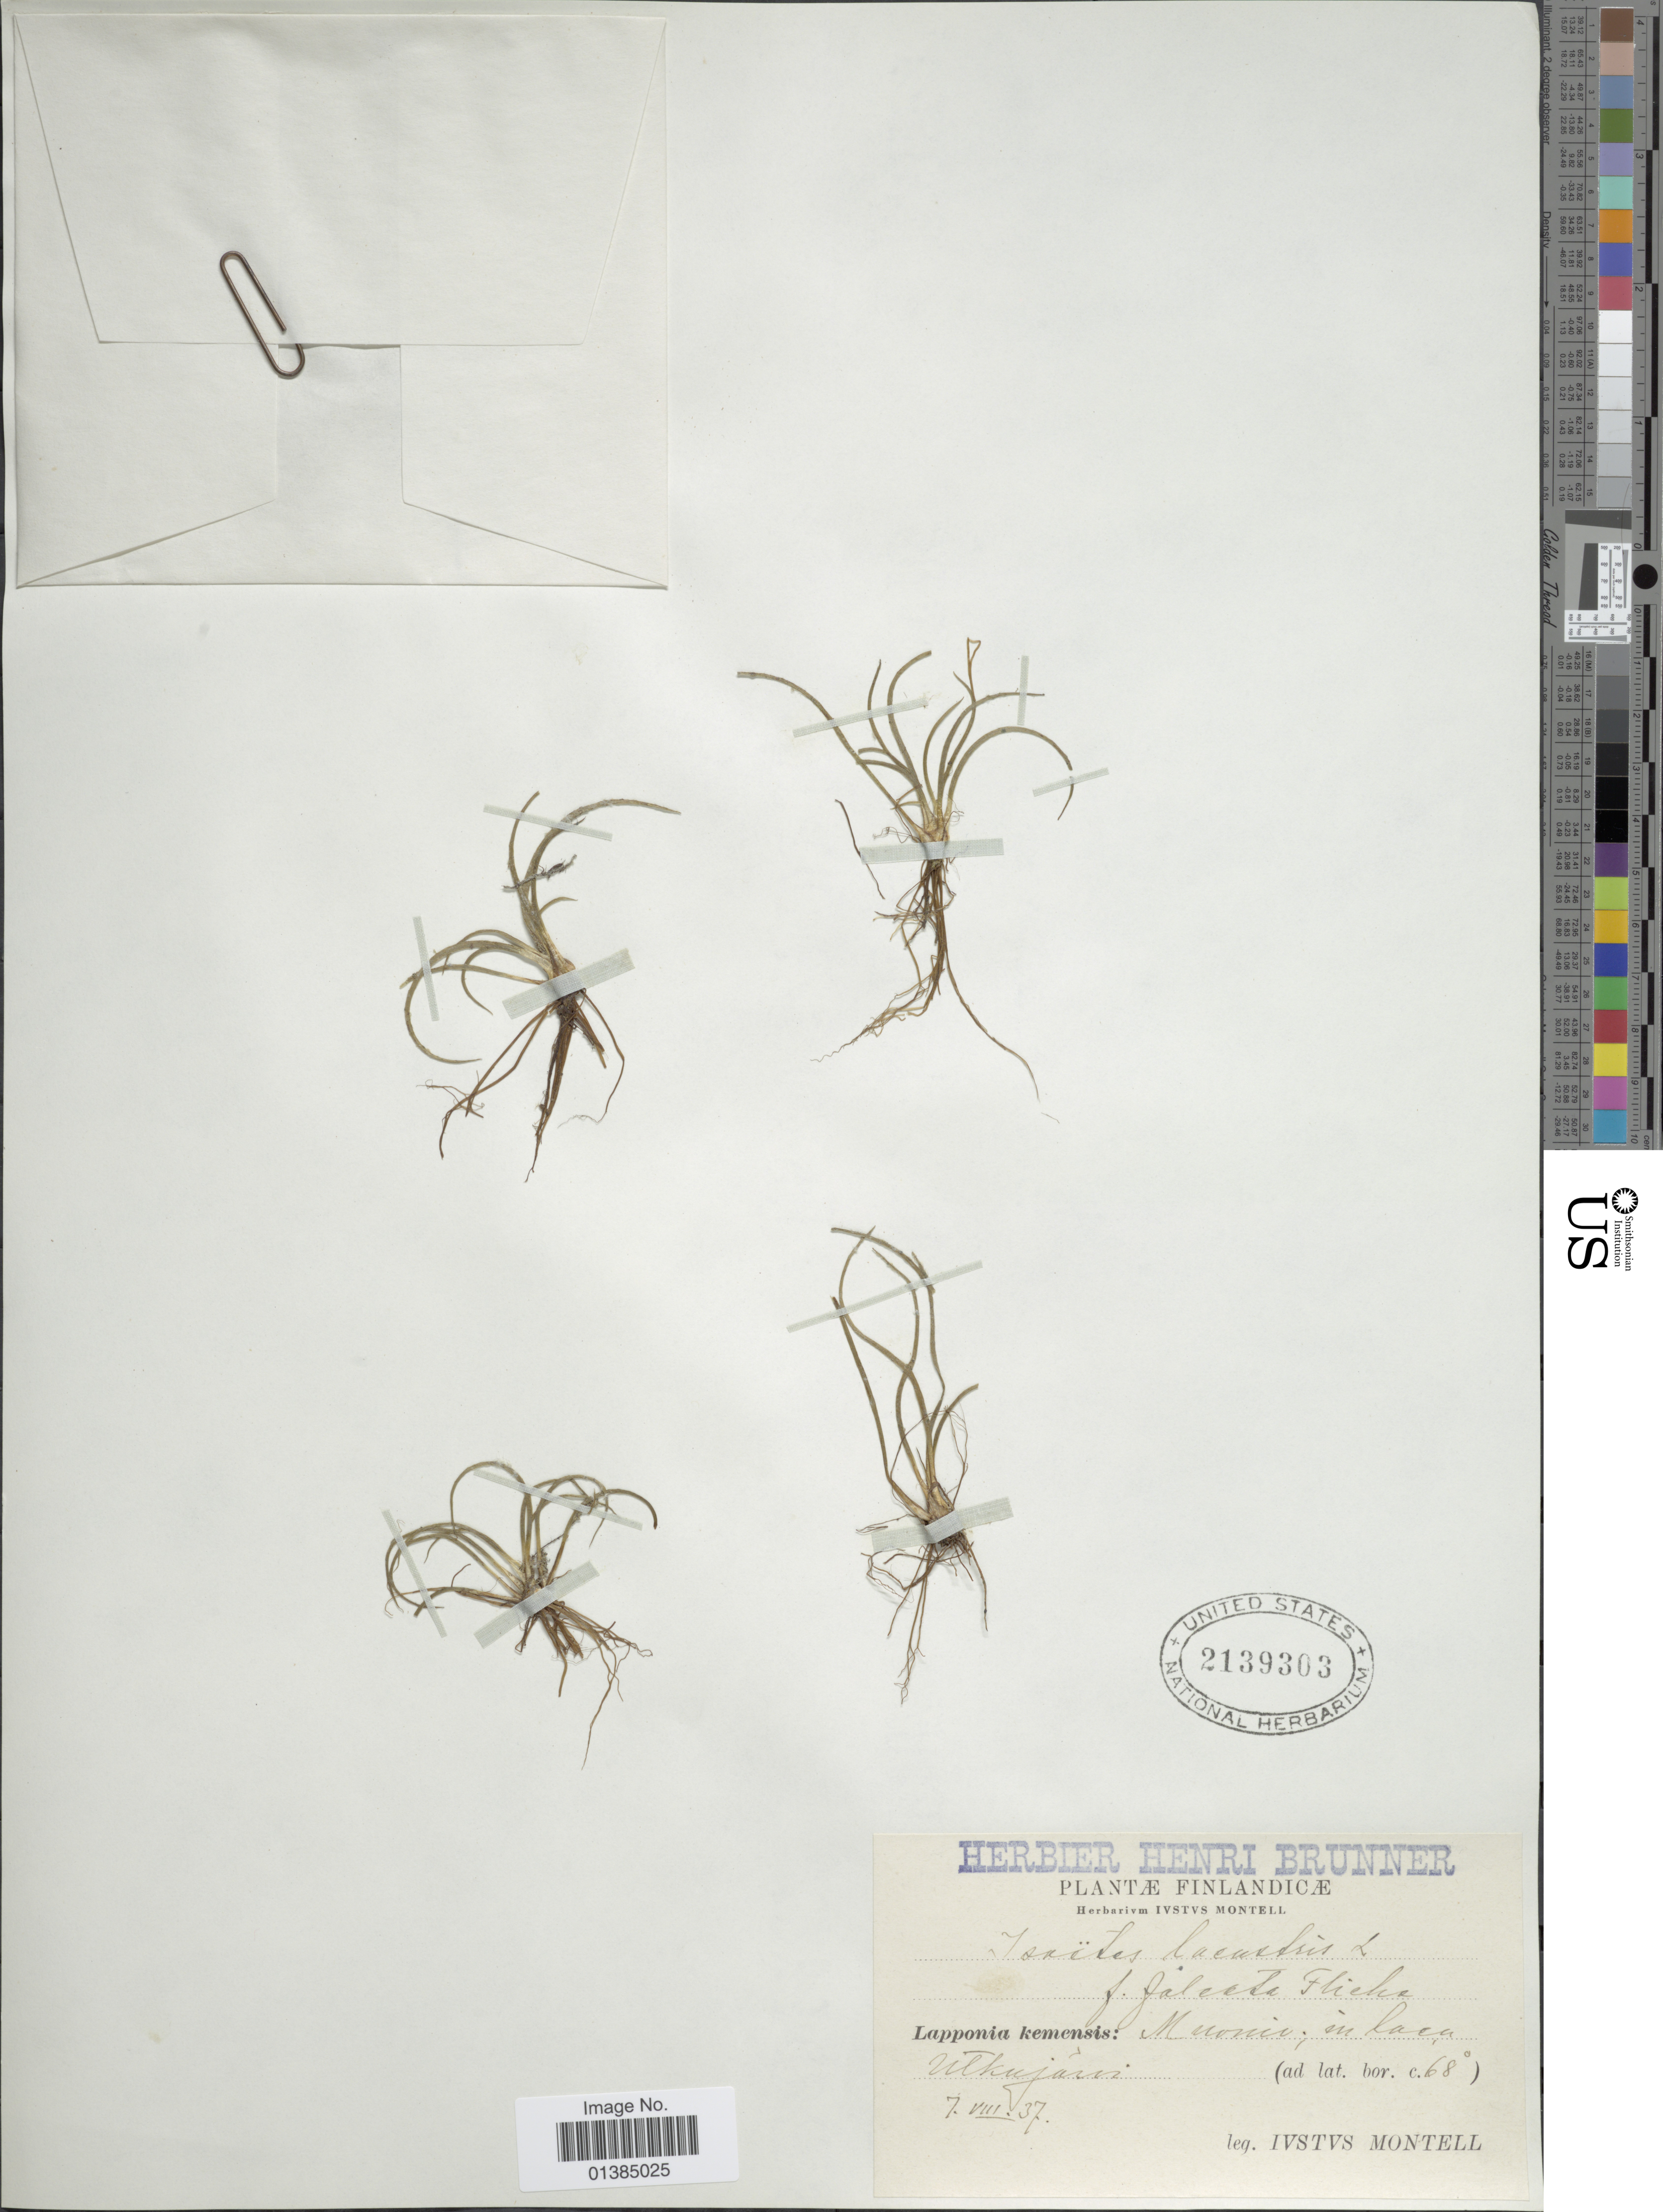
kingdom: Plantae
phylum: Tracheophyta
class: Lycopodiopsida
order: Isoetales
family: Isoetaceae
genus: Isoetes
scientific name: Isoetes lacustris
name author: L.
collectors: I. Montell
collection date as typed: Transcribed d/m/y: 7/8/37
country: Finland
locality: Lapponia kemensis: Muonie, in lacu Utkujarvi.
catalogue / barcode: US 2139303